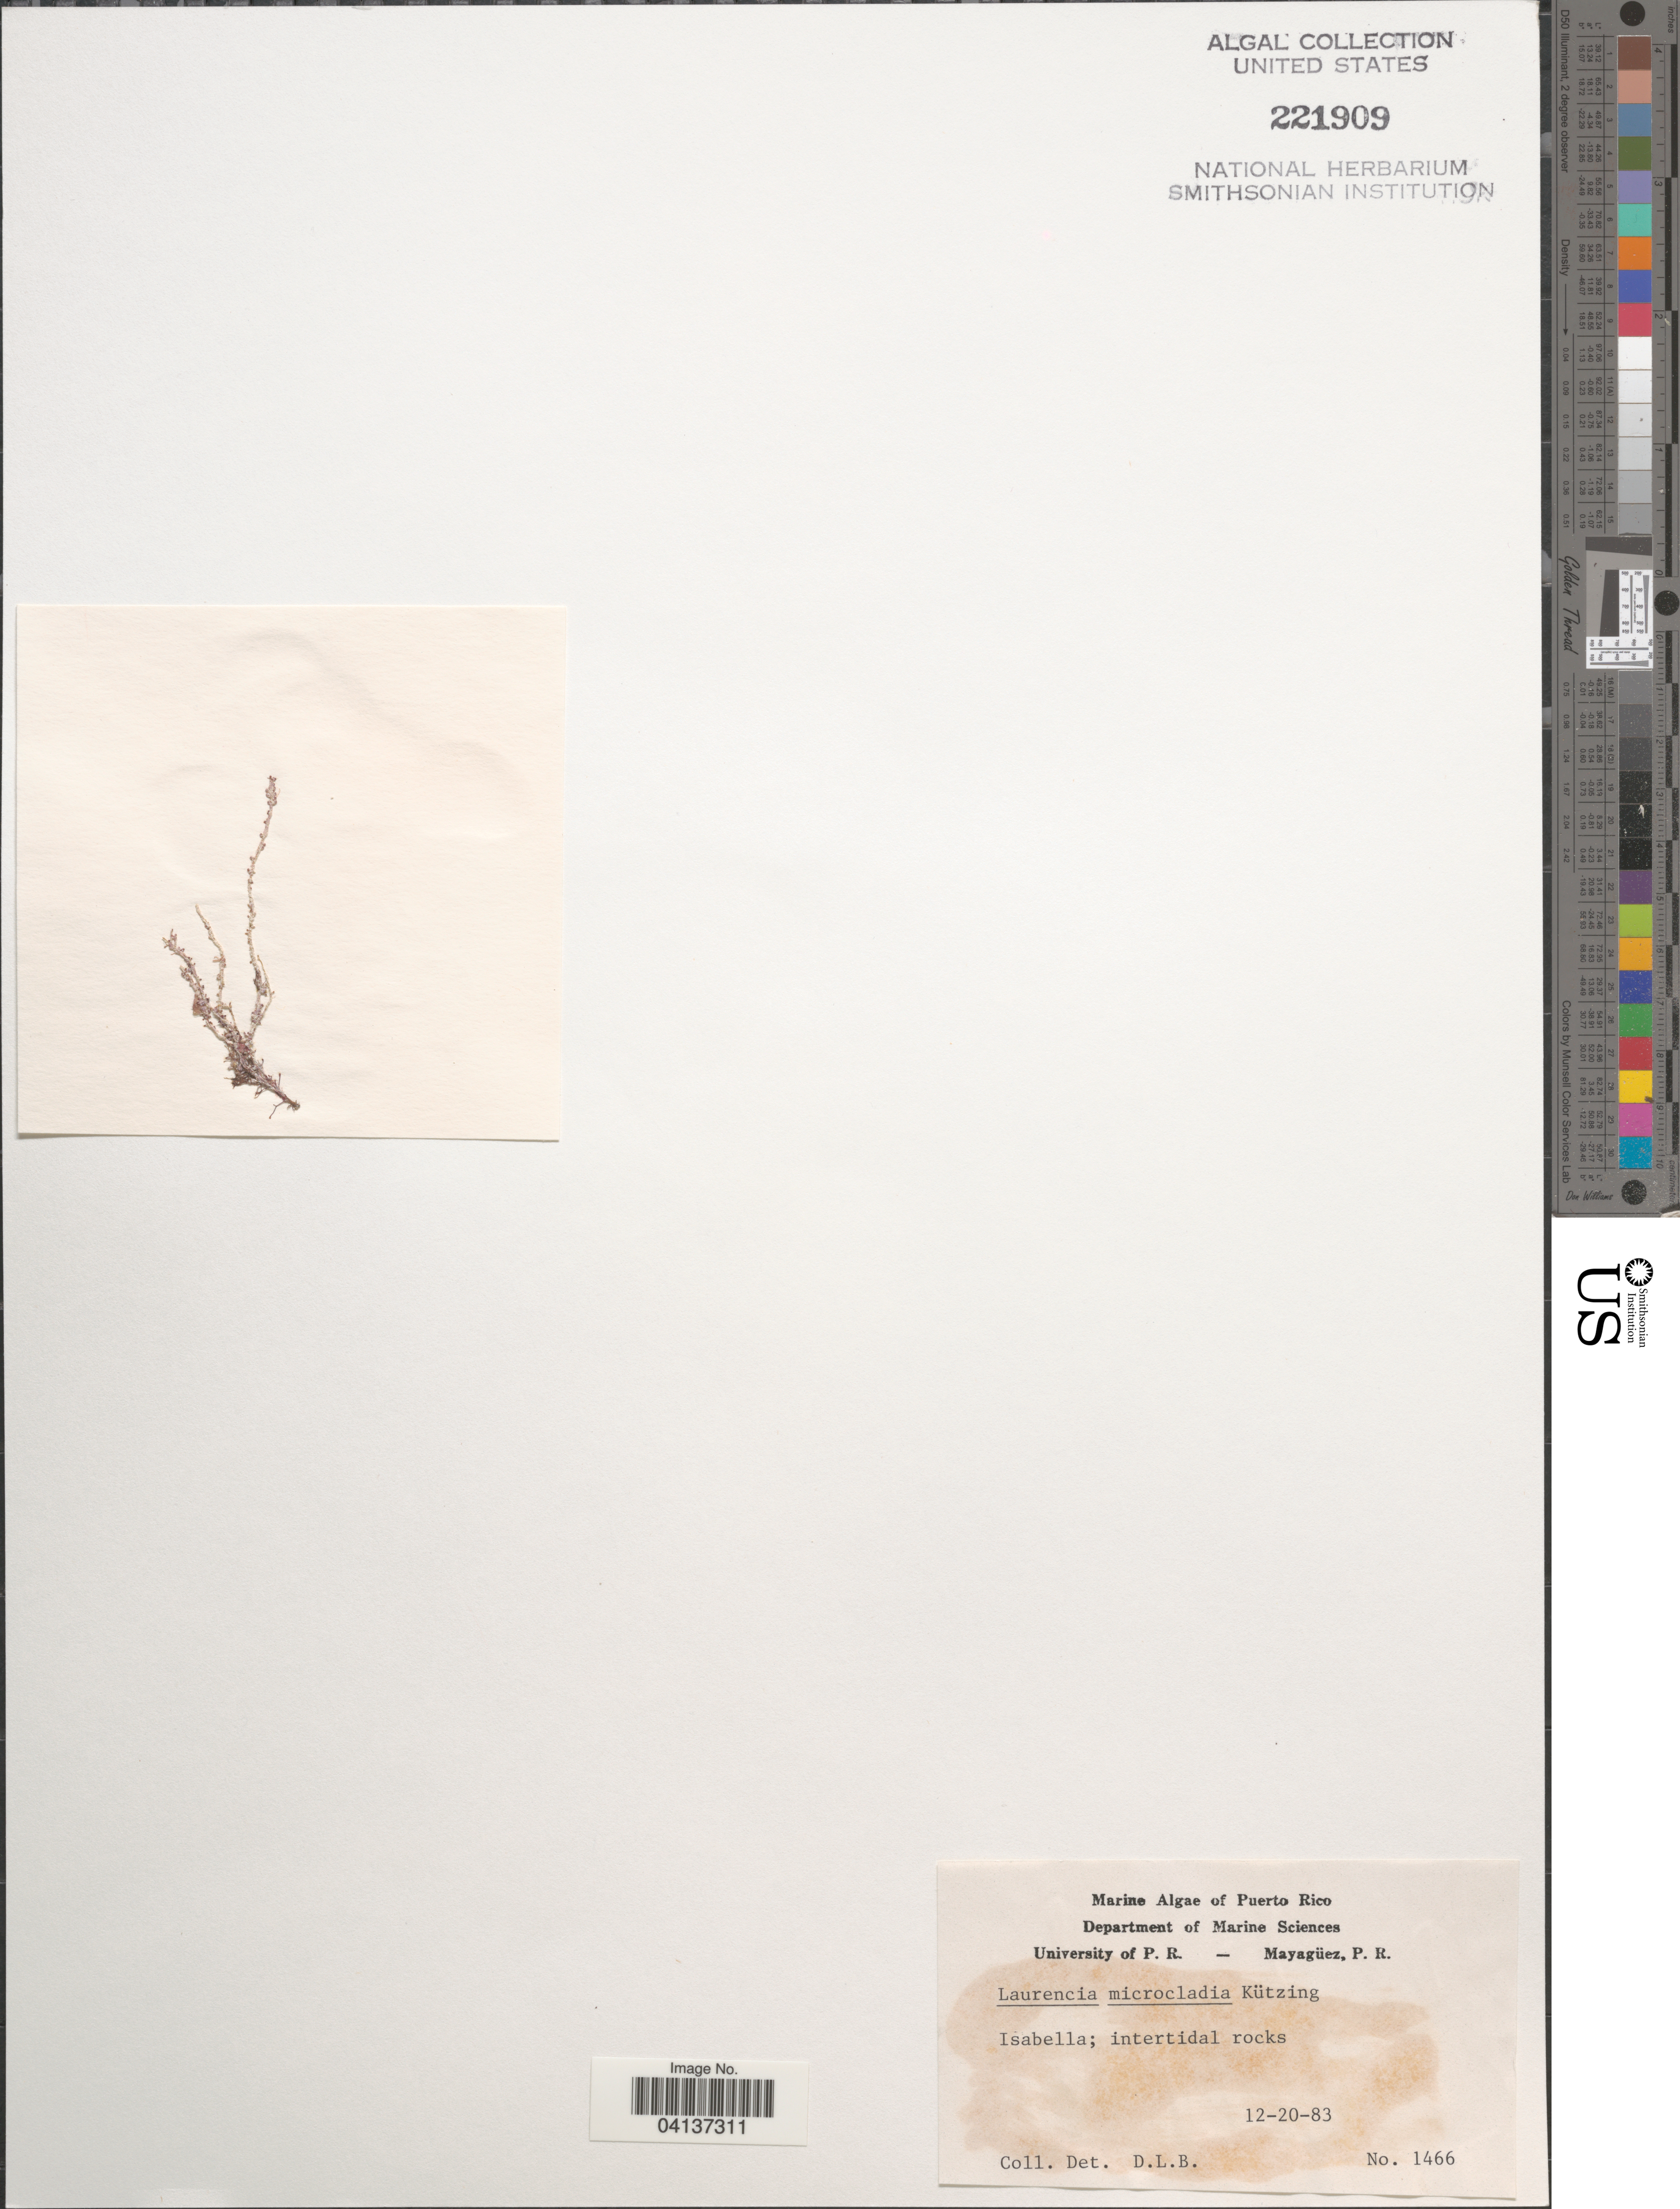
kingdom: Plantae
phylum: Rhodophyta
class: Florideophyceae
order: Ceramiales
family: Rhodomelaceae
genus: Laurencia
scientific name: Laurencia microcladia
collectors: D. L. B.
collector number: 1466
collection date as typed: Transcribed d/m/y: 20/12/83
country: Puerto Rico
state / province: Isabela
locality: Isabella.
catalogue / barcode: US 221909